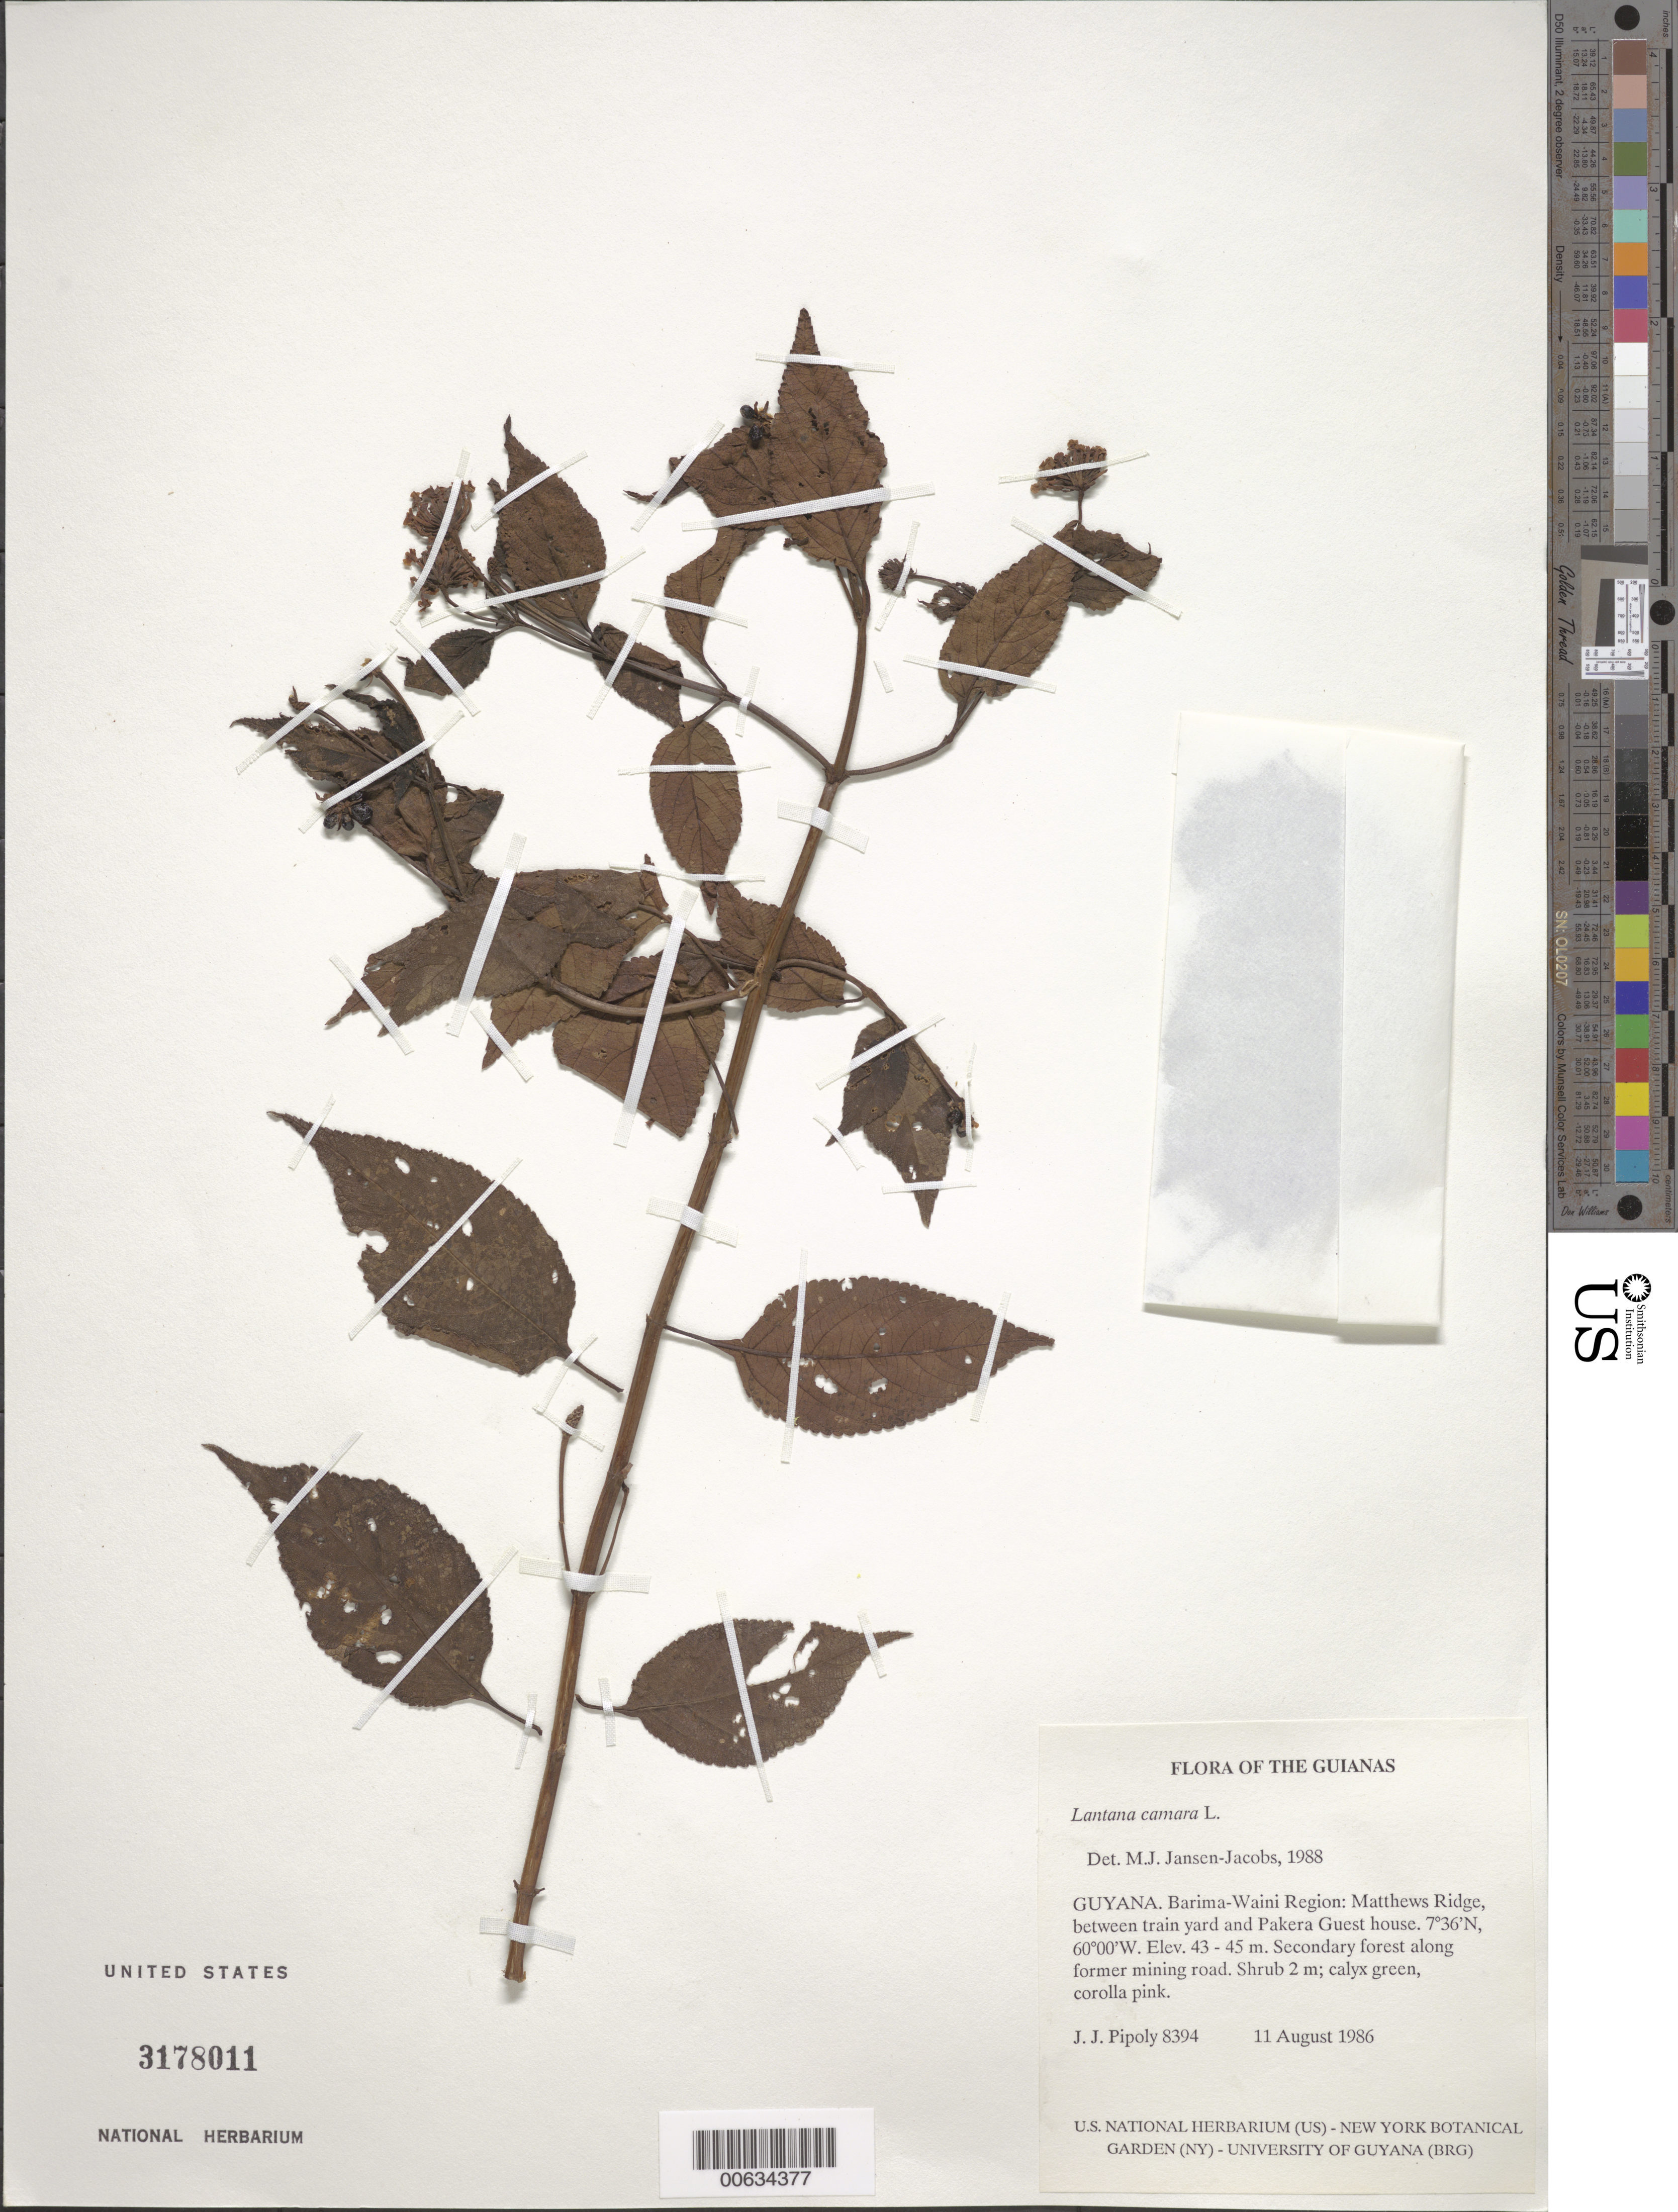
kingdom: Plantae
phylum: Tracheophyta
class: Magnoliopsida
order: Lamiales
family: Verbenaceae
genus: Lantana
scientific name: Lantana camara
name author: L.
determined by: Jansen-Jacobs, M. J., (U), Nationaal Herbarium Nederland, Utrecht University branch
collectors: J. J. Pipoly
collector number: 8394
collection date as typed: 11 August 1986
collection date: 1986-08-11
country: Guyana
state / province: Barima-Waini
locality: Matthews Ridge, between train yard and Pakera Guest house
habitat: Secondary forest along former mining road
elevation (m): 45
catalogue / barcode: US 3178011